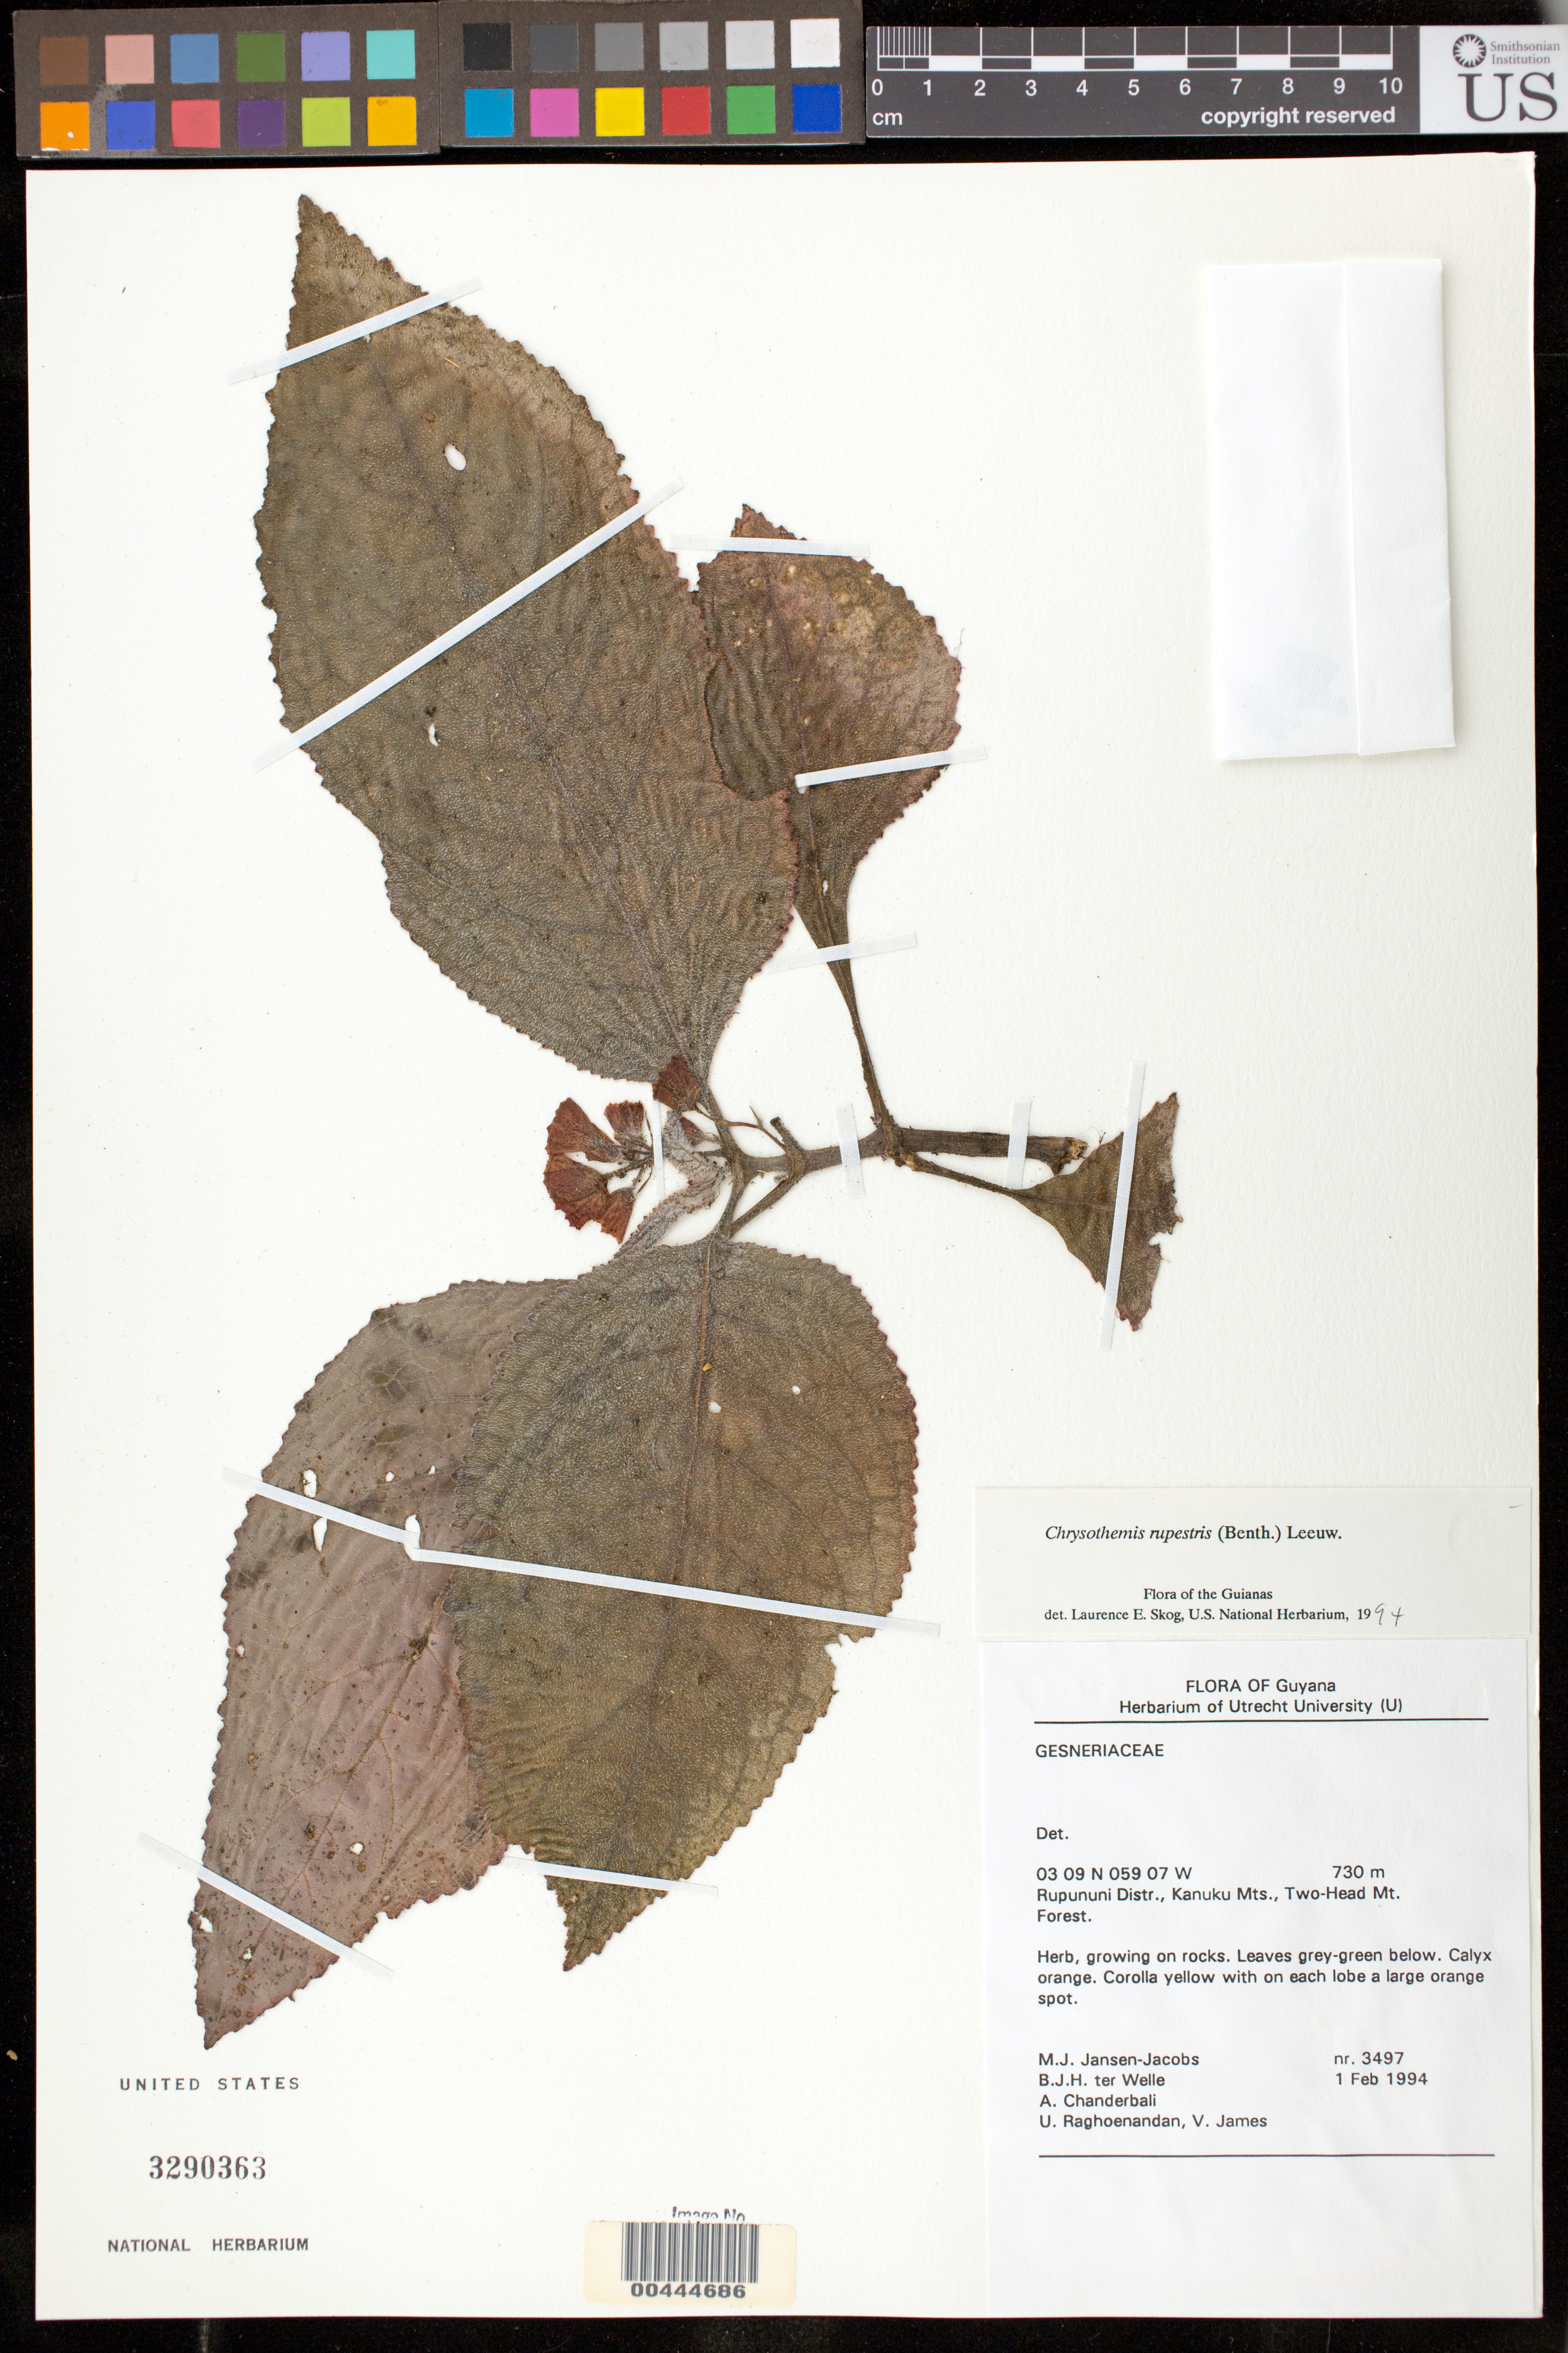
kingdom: Plantae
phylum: Tracheophyta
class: Magnoliopsida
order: Lamiales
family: Gesneriaceae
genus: Chrysothemis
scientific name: Chrysothemis rupestris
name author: (Benth.) Leeuwenb.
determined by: Skog, Laurence E.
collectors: M. J. Jansen-Jacobs, B. Welle, H. J. M. Sipman & V. James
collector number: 3497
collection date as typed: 01 Feb 1994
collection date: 1994-02-01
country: Guyana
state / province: U. Takutu-U. Essequibo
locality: Rupununi Distr., Kanuku Mts., Two-Head Mt.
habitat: Forest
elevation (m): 730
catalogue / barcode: US 3290363